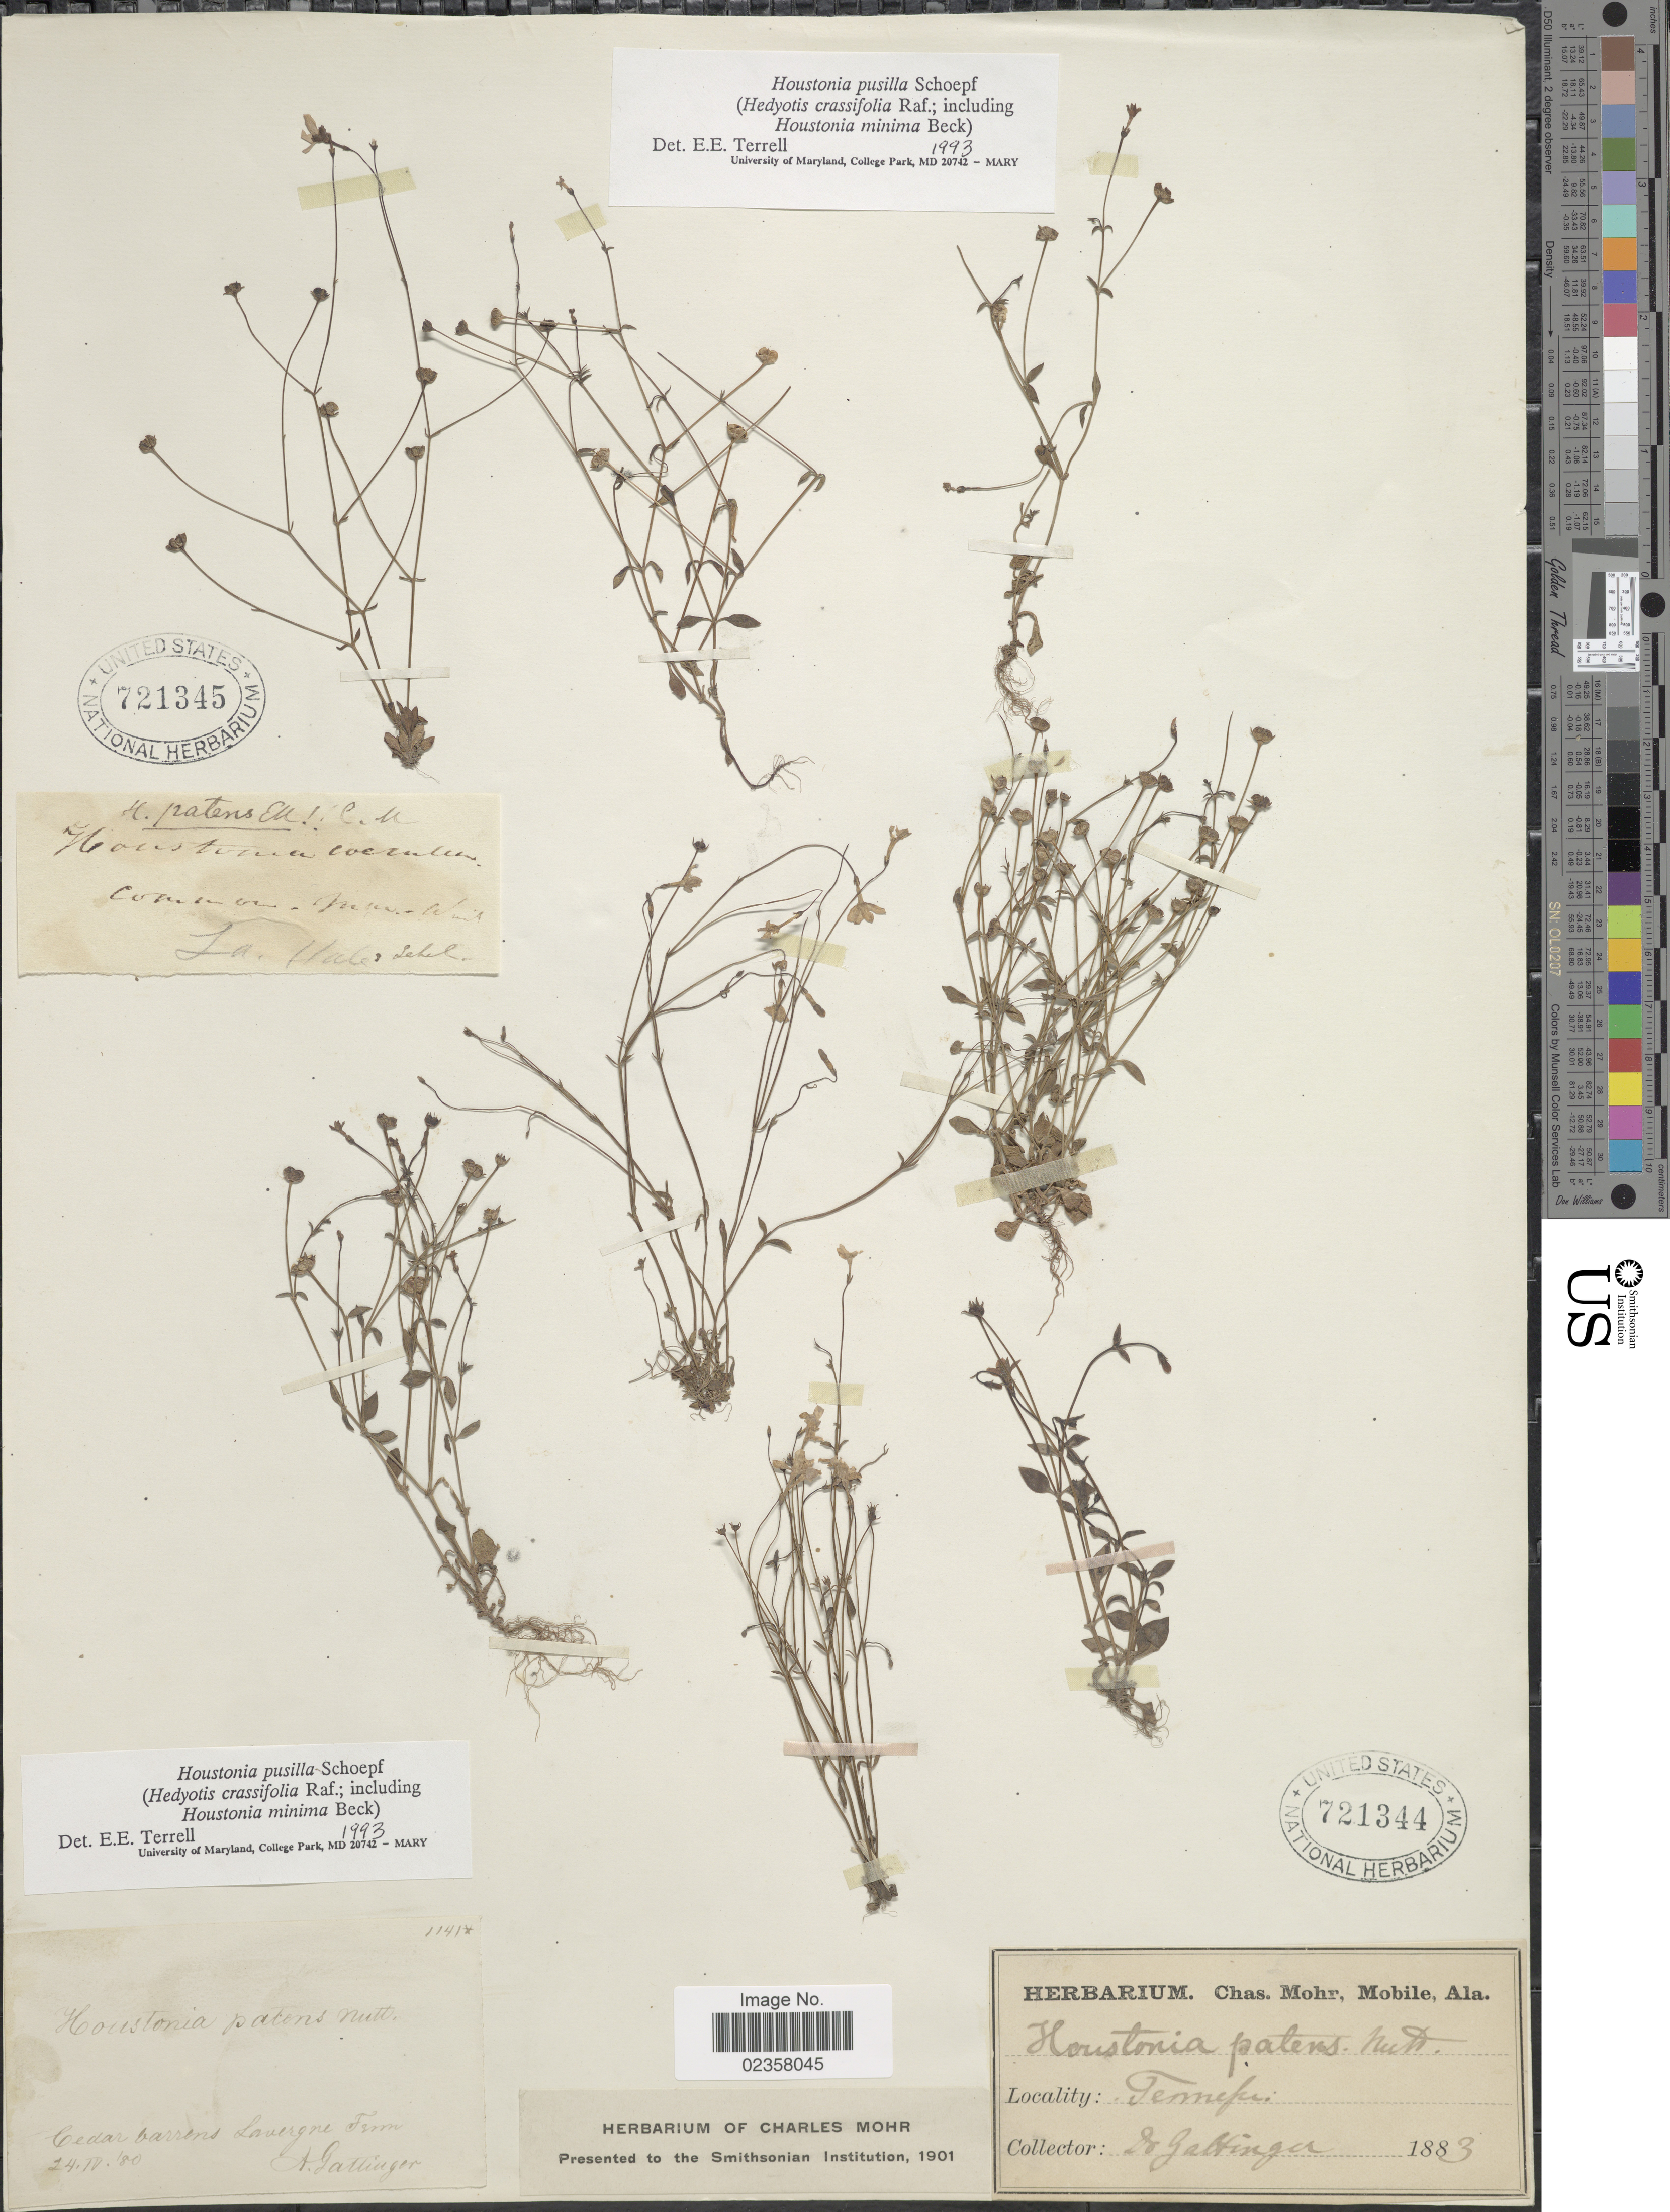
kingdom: Plantae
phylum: Tracheophyta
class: Magnoliopsida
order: Gentianales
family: Rubiaceae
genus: Houstonia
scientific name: Houstonia pusilla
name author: Schoepf.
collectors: -- Hale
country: United States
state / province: Louisiana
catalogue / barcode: US 721345-2